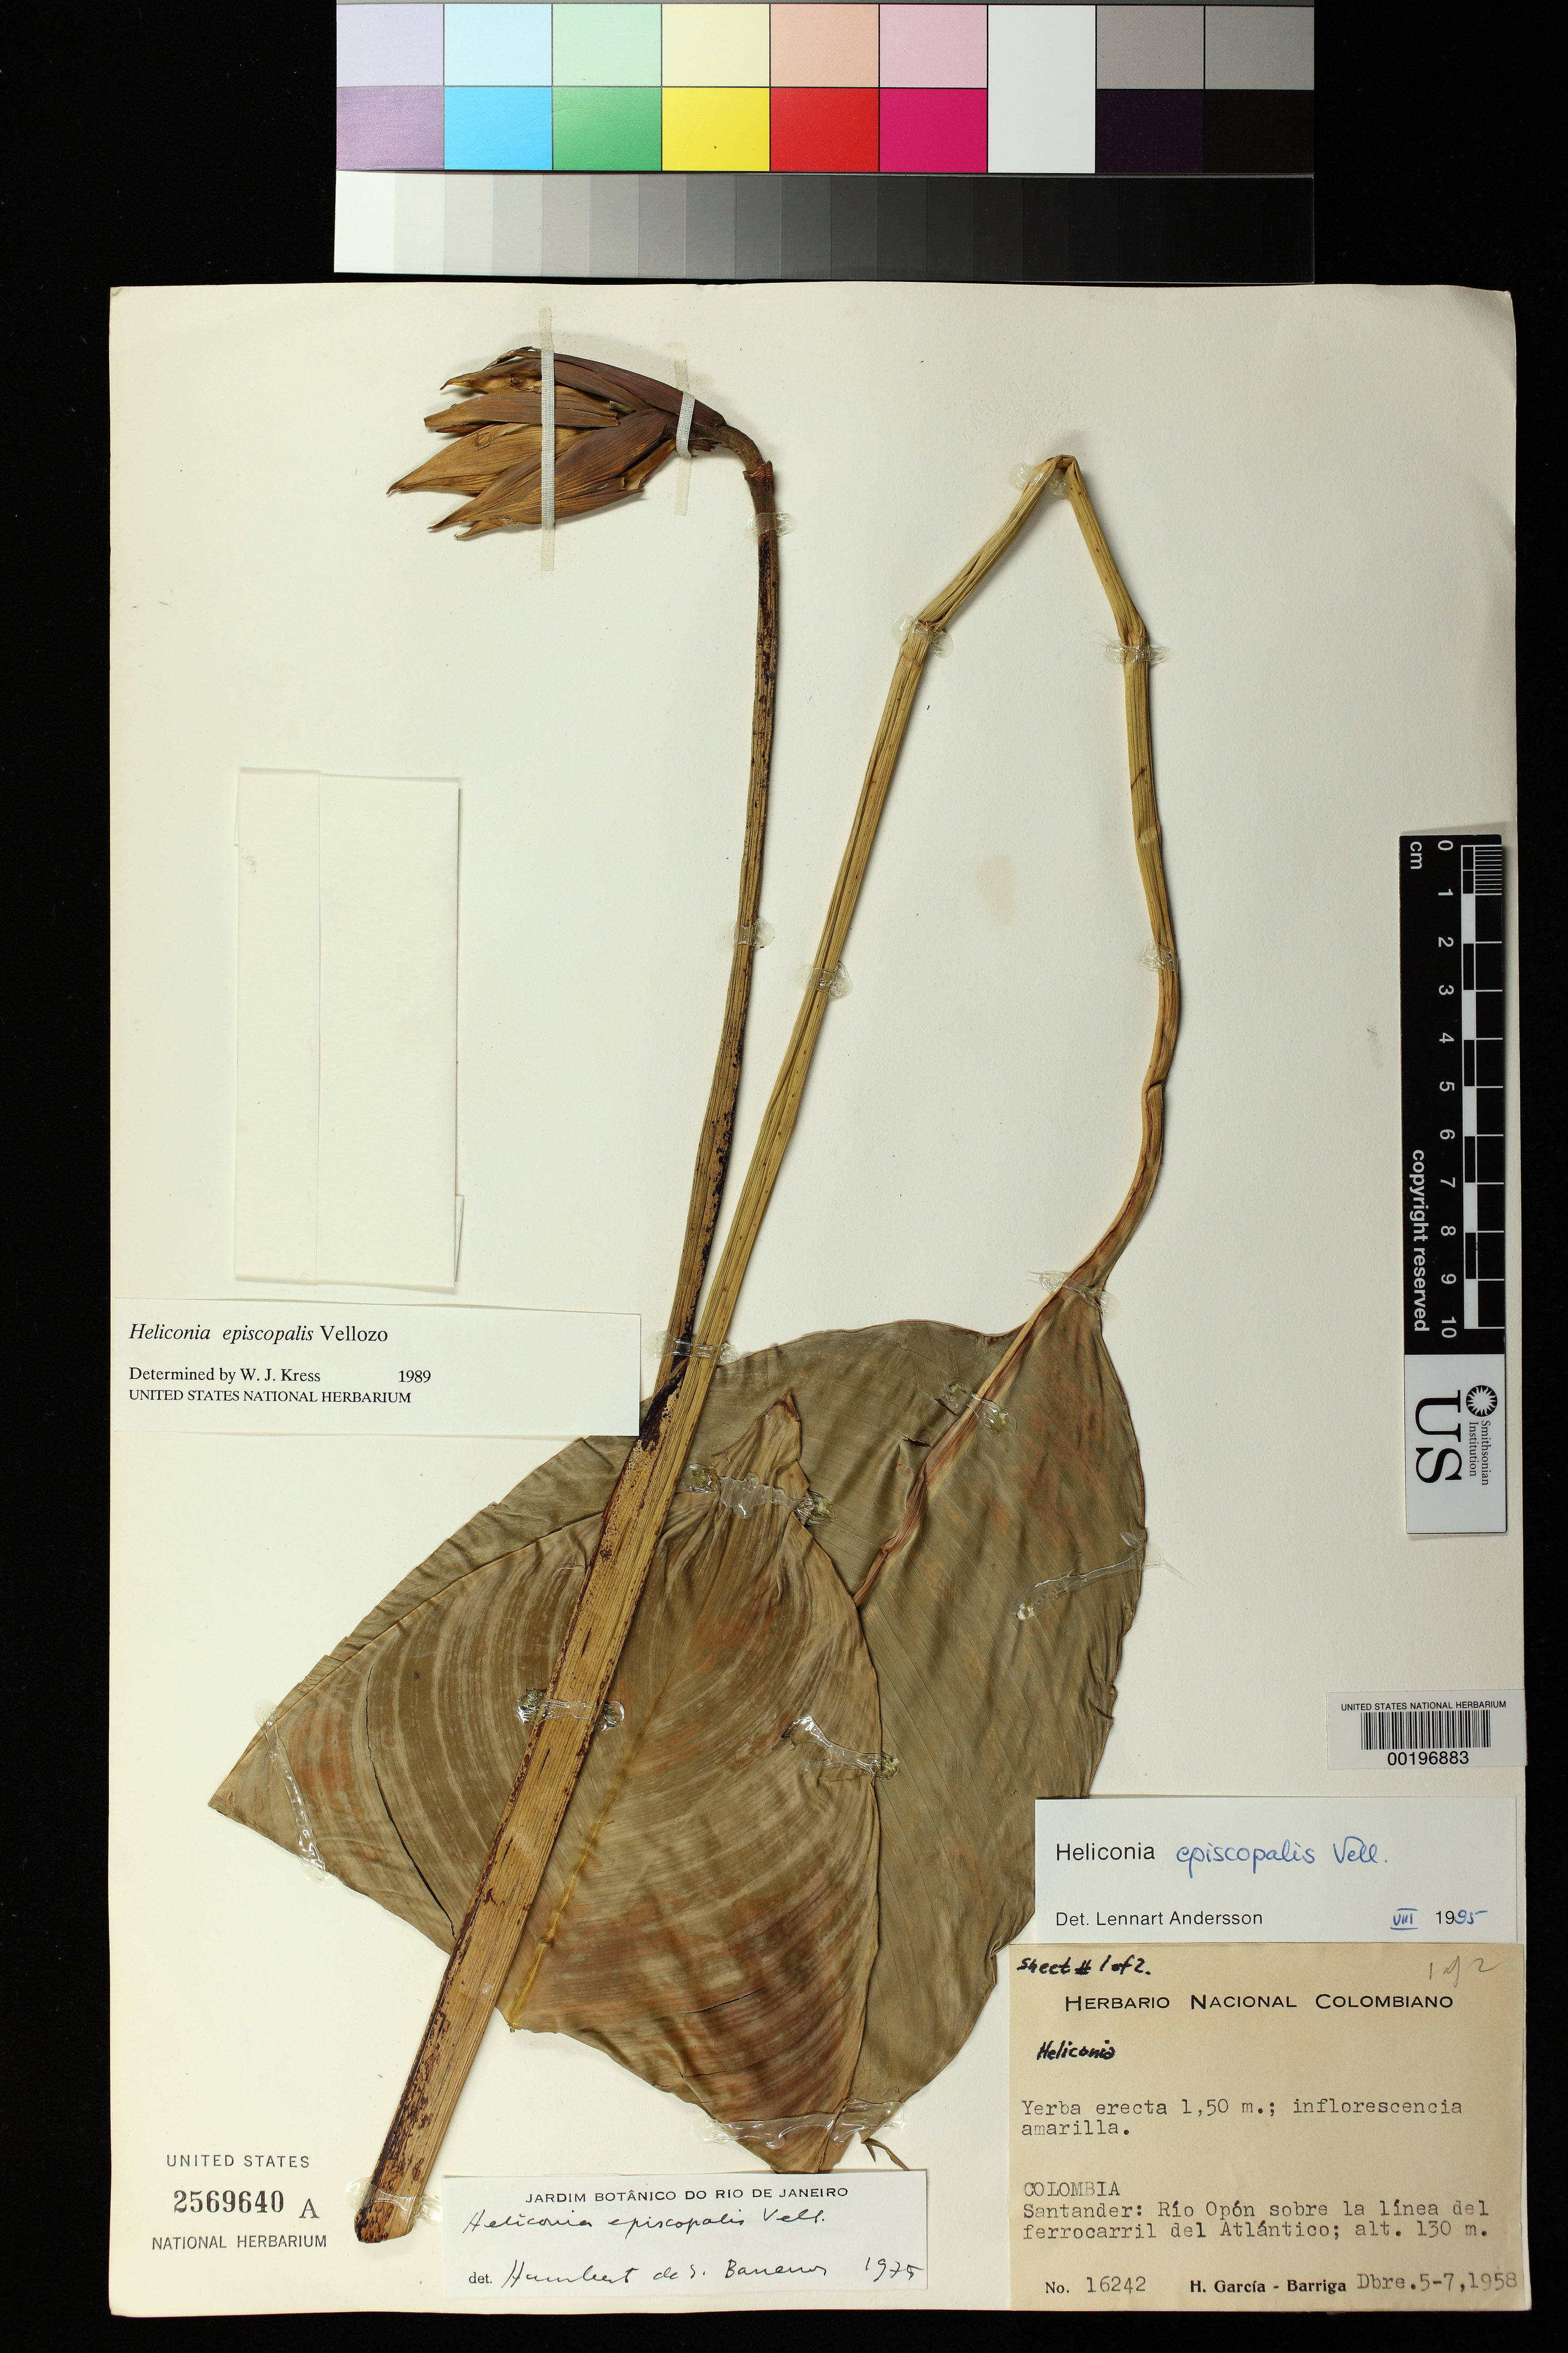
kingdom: Plantae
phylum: Tracheophyta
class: Liliopsida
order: Zingiberales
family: Heliconiaceae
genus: Heliconia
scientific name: Heliconia episcopalis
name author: Vell.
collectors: H. García Barriga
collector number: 16242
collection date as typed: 05 Dec 1958 to 07 Dec 1958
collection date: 1958-12-05/1958-12-07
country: Colombia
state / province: Santander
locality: Rio Opon Sobre la Linea del Ferrocarril del Atlantico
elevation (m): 130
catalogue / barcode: US 2569640A